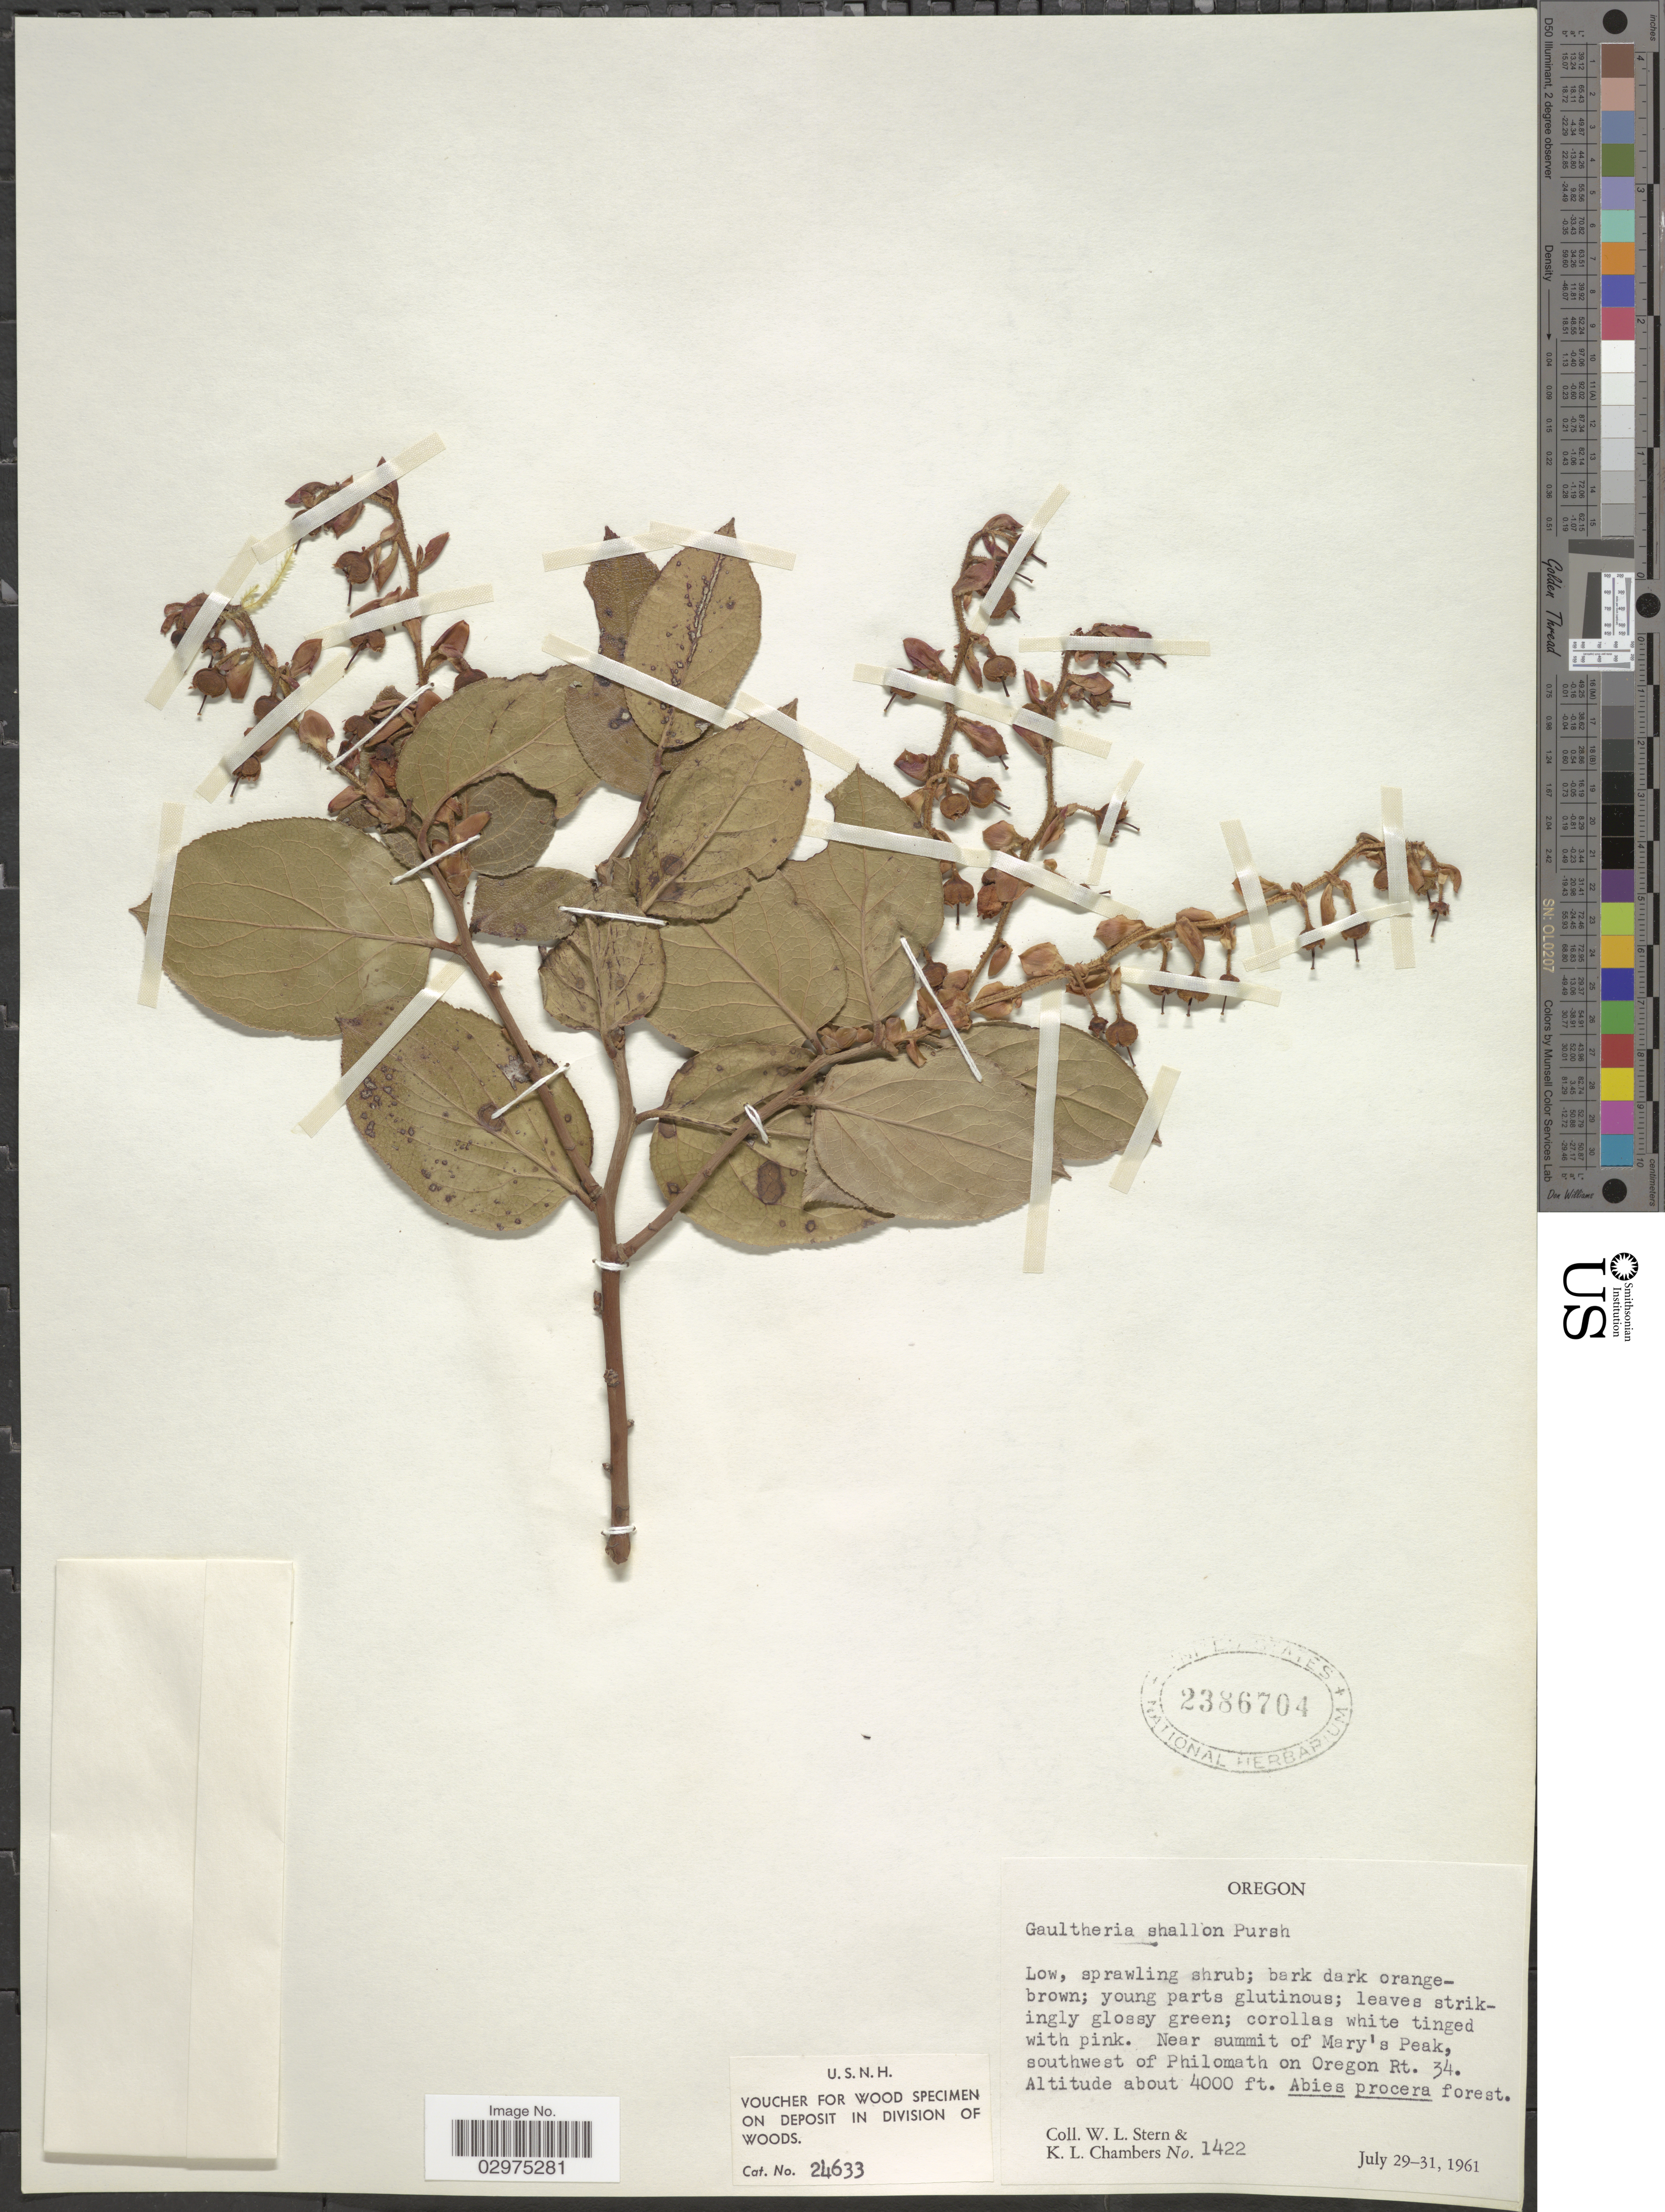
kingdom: Plantae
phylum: Tracheophyta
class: Magnoliopsida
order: Ericales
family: Ericaceae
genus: Gaultheria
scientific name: Gaultheria shallon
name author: Pursh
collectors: W. L. Stern & K. Chambers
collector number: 1422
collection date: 1961-07-29/1961-07-31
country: United States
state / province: Oregon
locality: Near summit of Mary's Peak, southwest of Philomath on Oregon Rt. 34.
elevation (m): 1219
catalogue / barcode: US 2386704